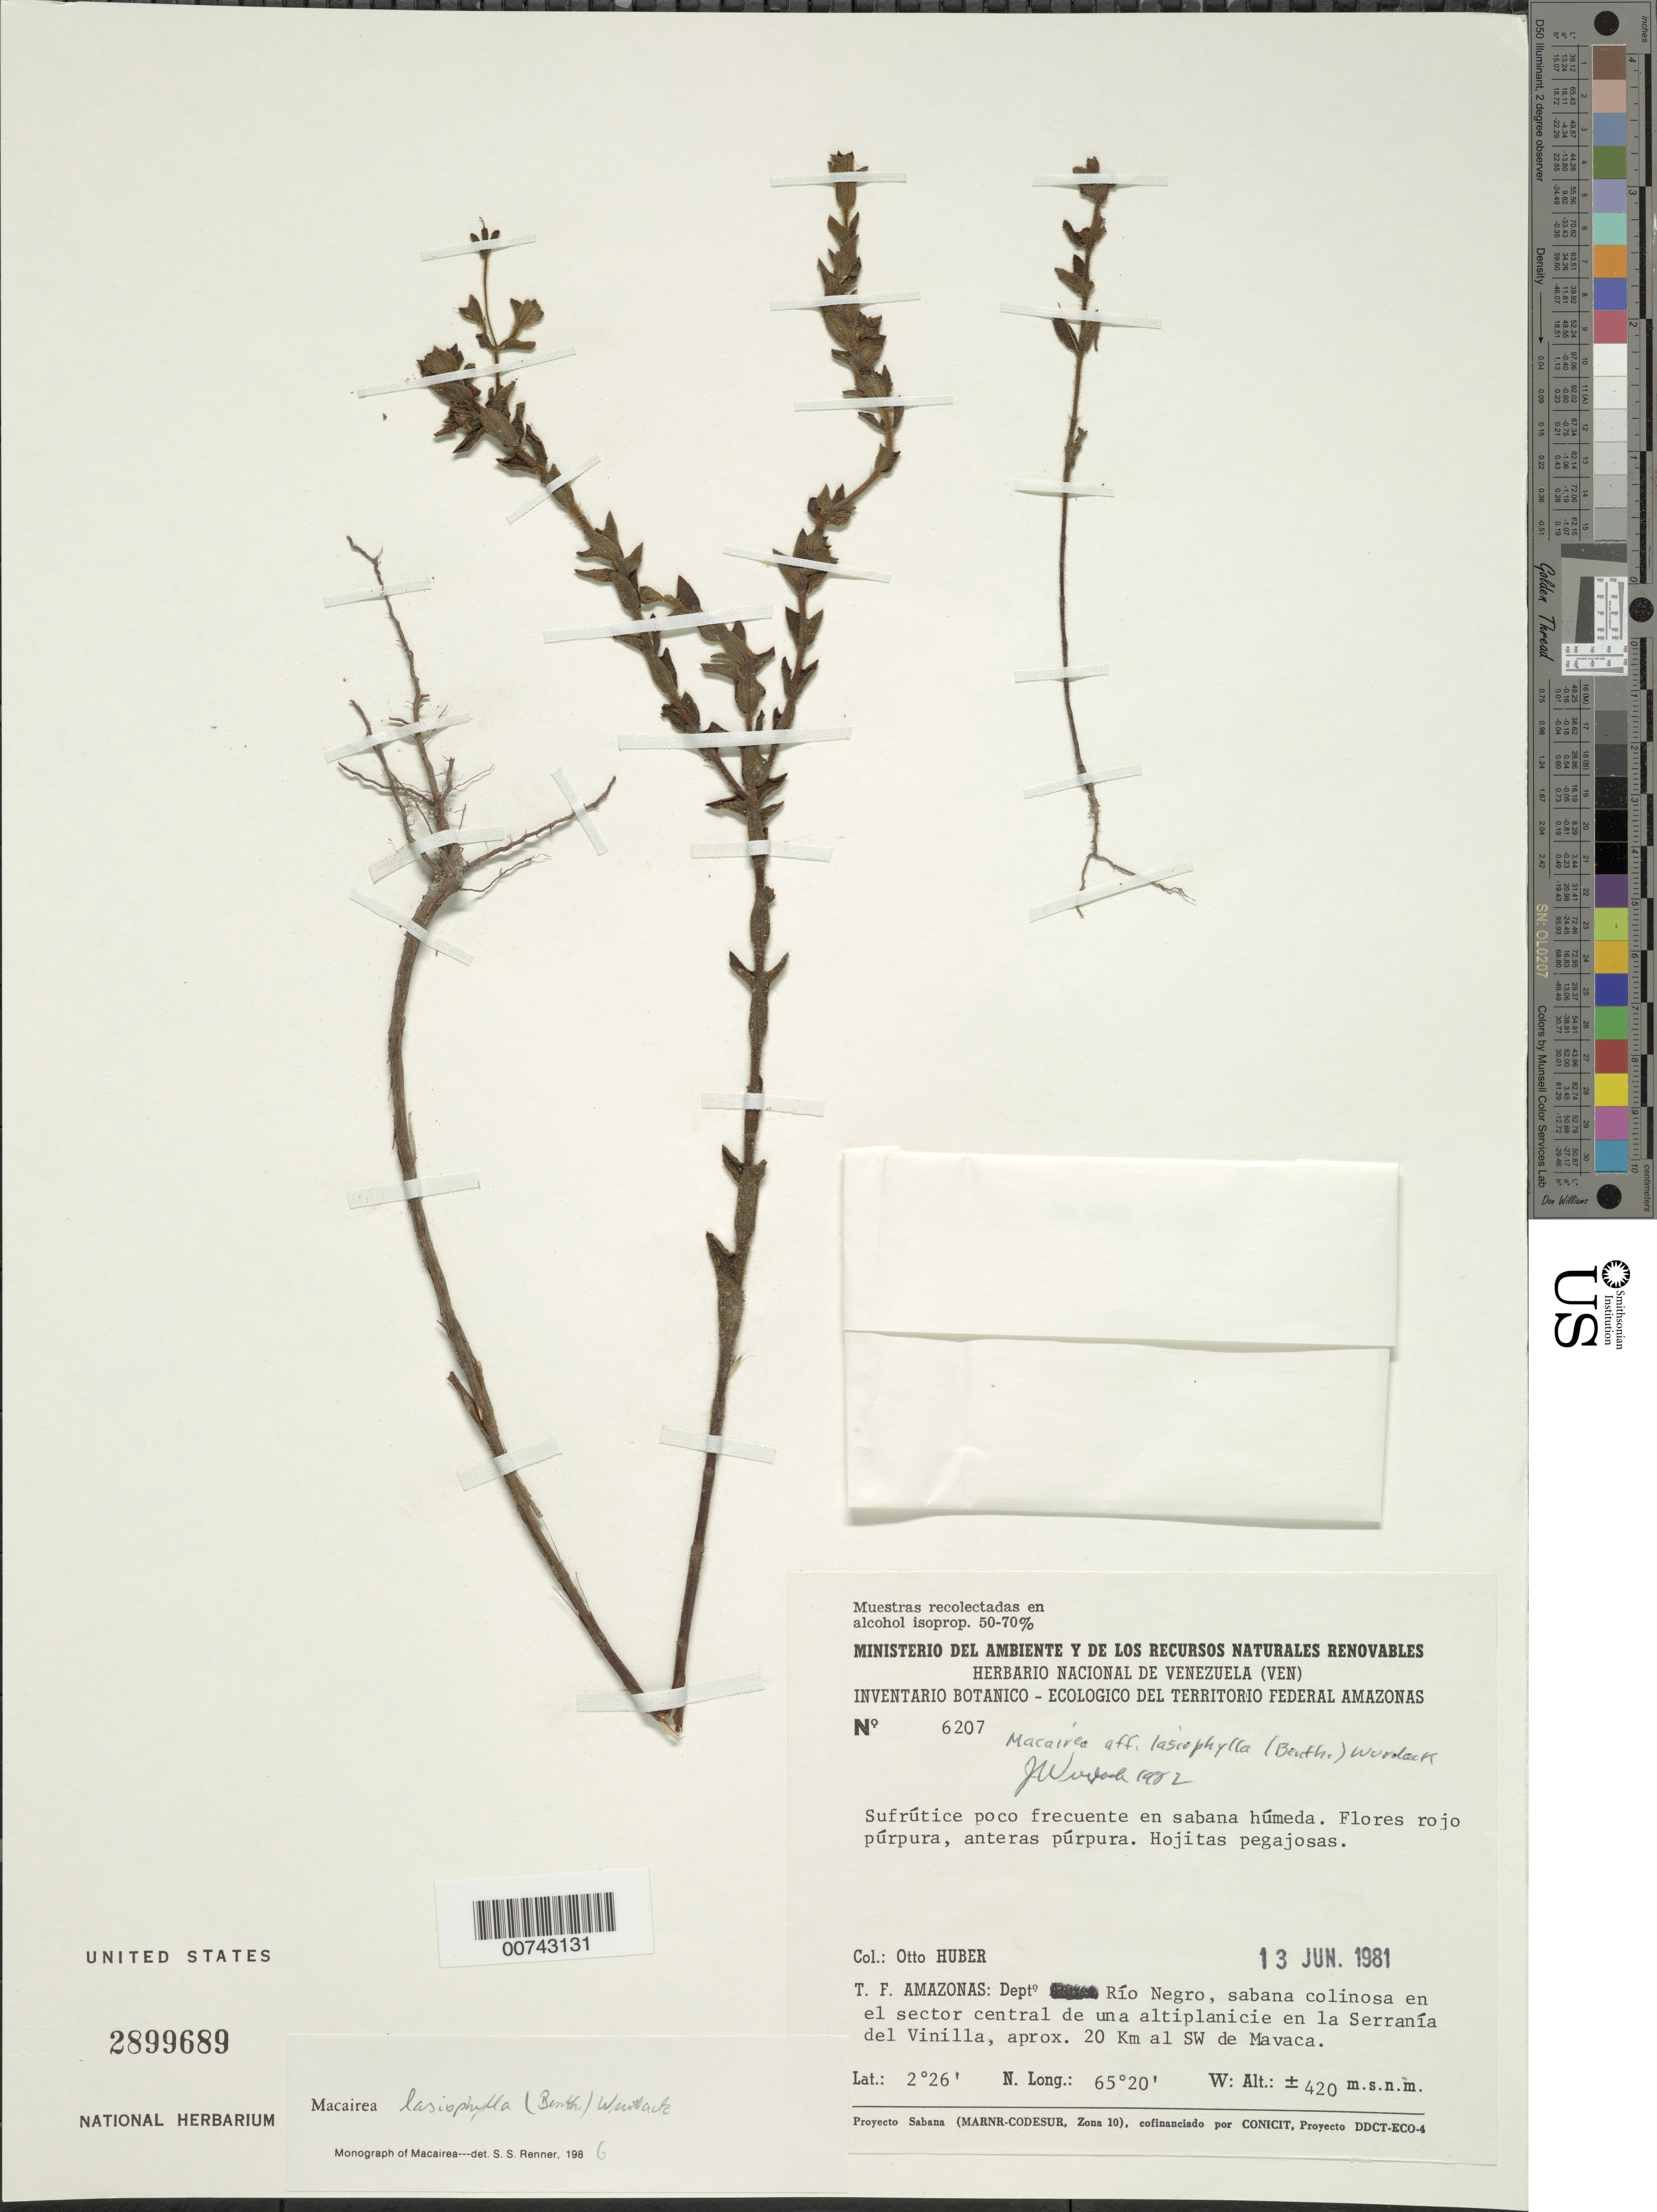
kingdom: Plantae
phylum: Tracheophyta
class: Magnoliopsida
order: Myrtales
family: Melastomataceae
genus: Macairea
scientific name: Macairea lasiophylla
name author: (Benth.) Wurdack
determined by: Wurdack, John J., (US), US (UNITED STATES)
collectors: O. Huber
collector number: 6207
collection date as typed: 13-Jun-81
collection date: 1981-06-13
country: Venezuela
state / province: Amazonas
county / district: Río Negro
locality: Serranía del Vinilla, aprox. 20 km al SW de Mavaca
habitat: Sabana; en sabana humeda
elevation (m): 420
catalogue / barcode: US 2899689